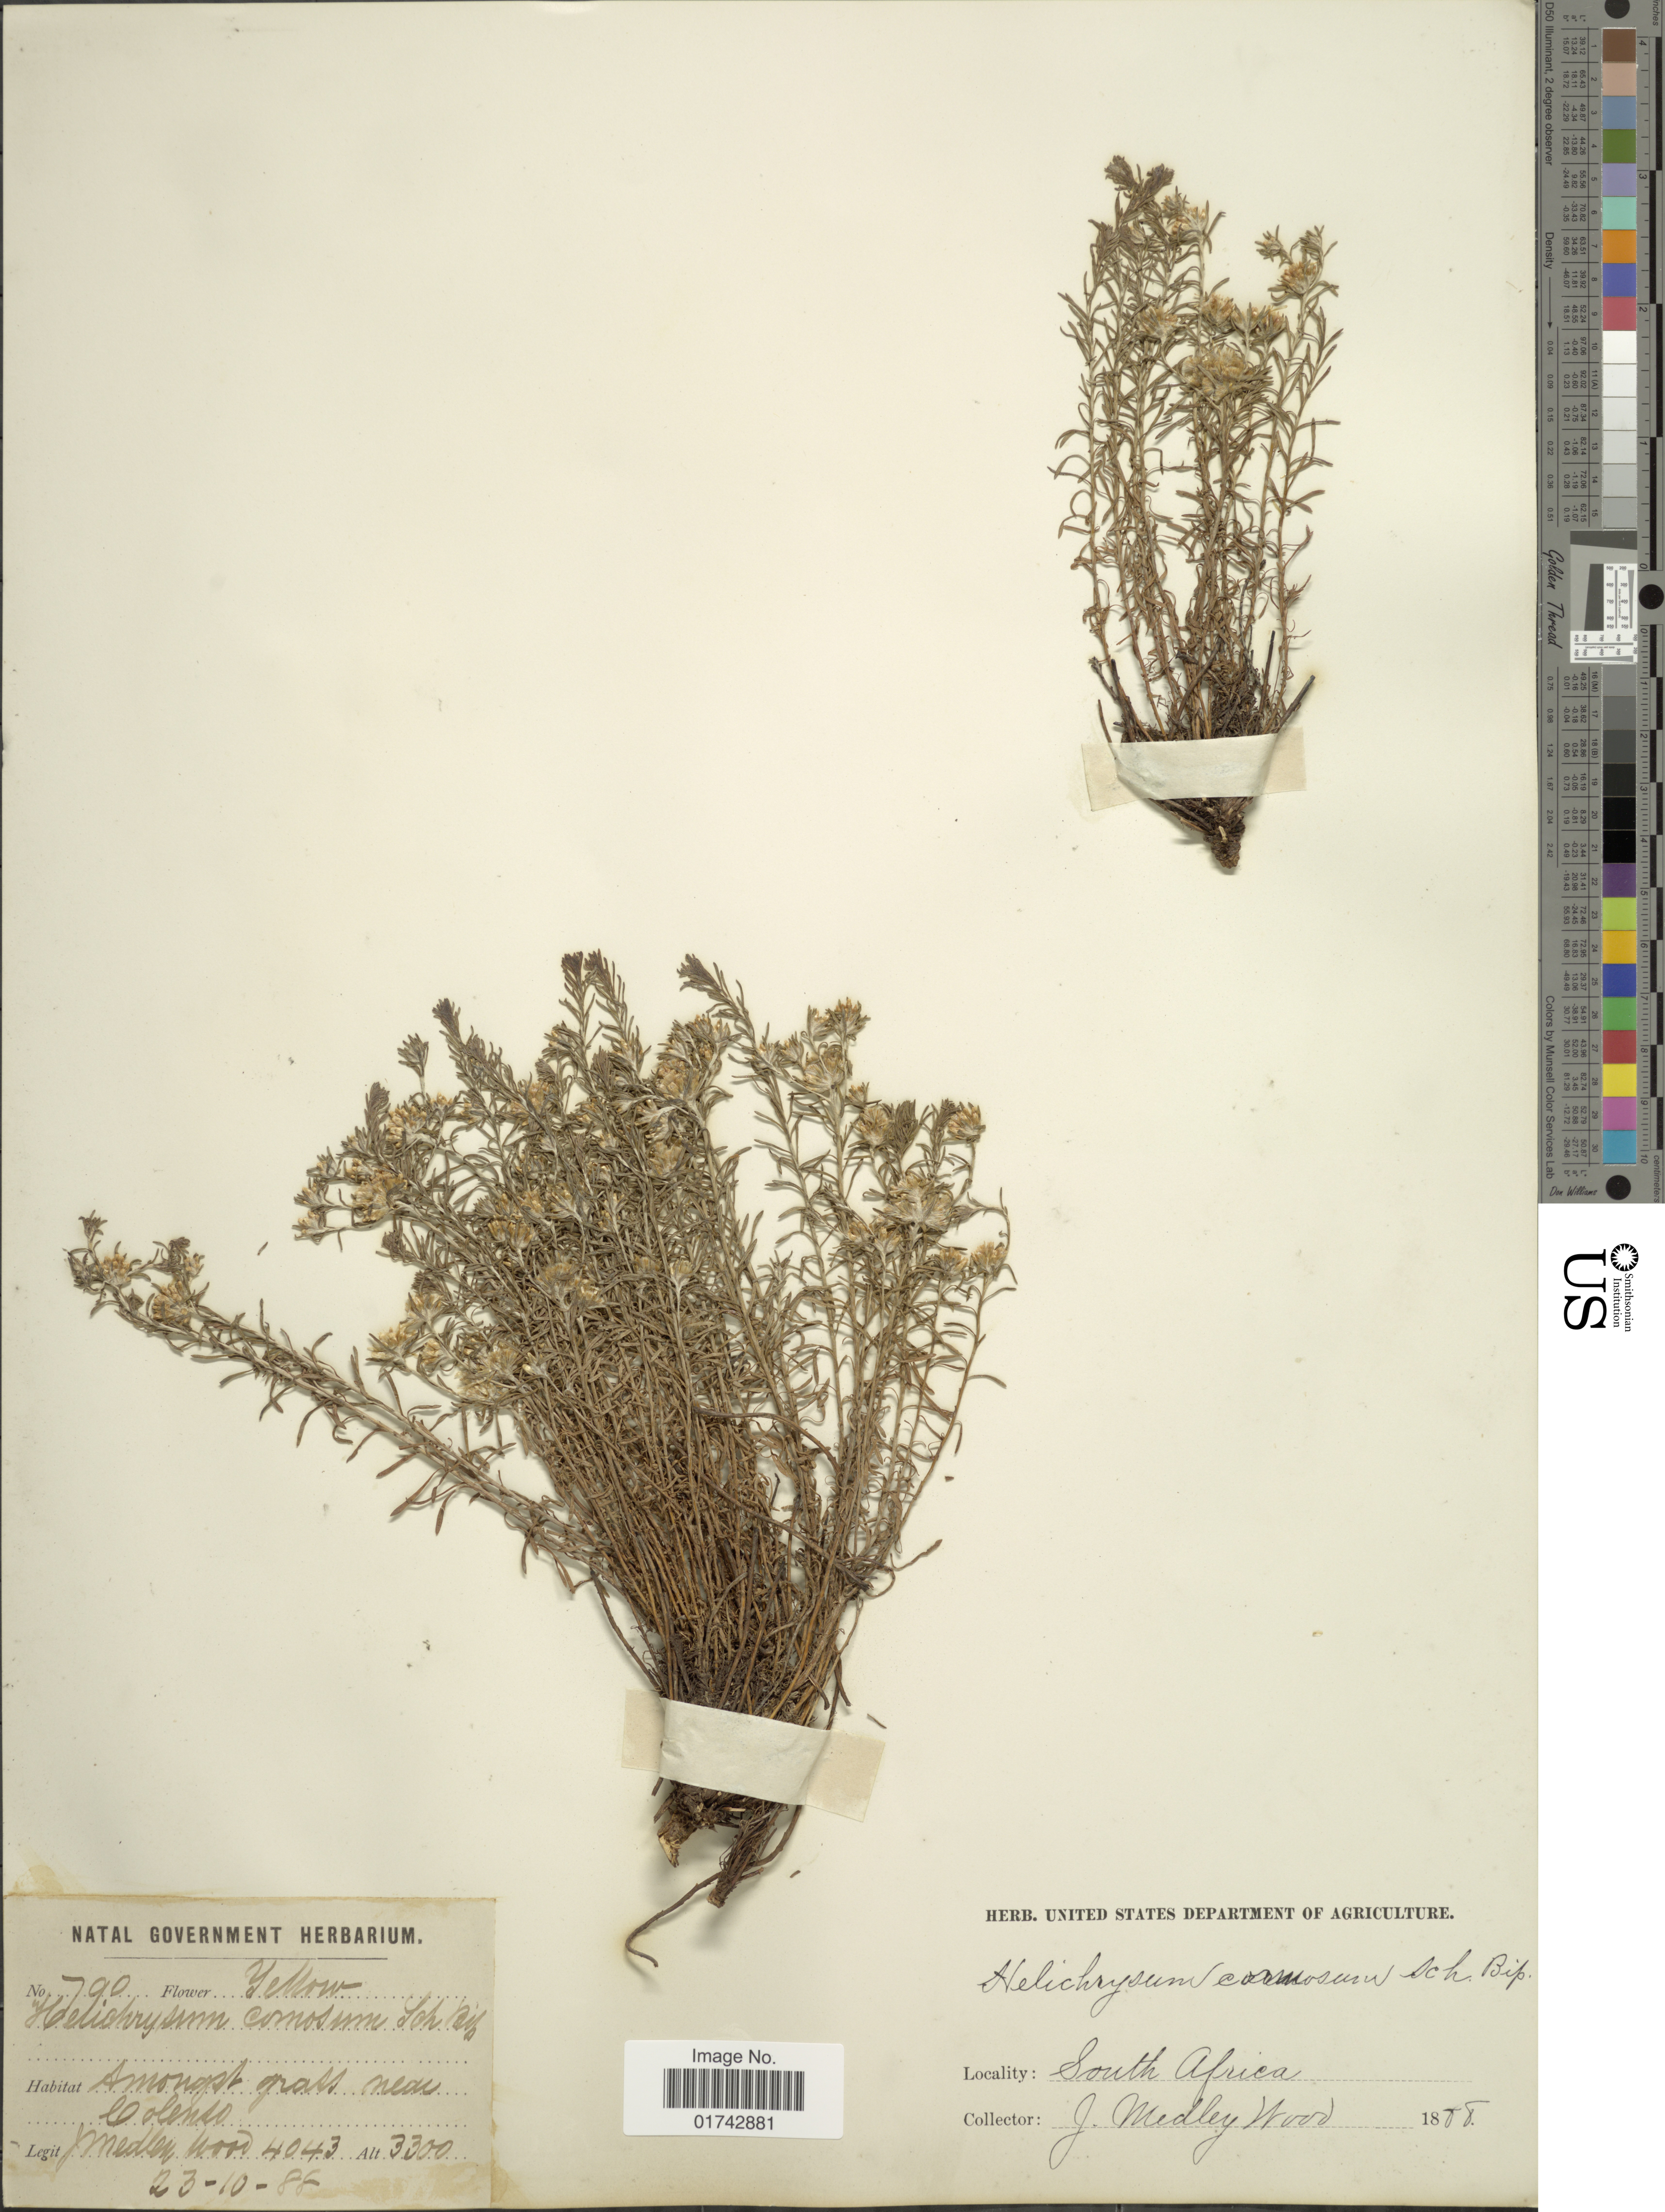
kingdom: Plantae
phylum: Tracheophyta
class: Magnoliopsida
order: Asterales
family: Asteraceae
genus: Helichrysum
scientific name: Helichrysum comosum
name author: Sch. Bip.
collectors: J. Medley Wood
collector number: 790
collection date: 1888-10-23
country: South Africa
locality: Amongst grass near Colenso.